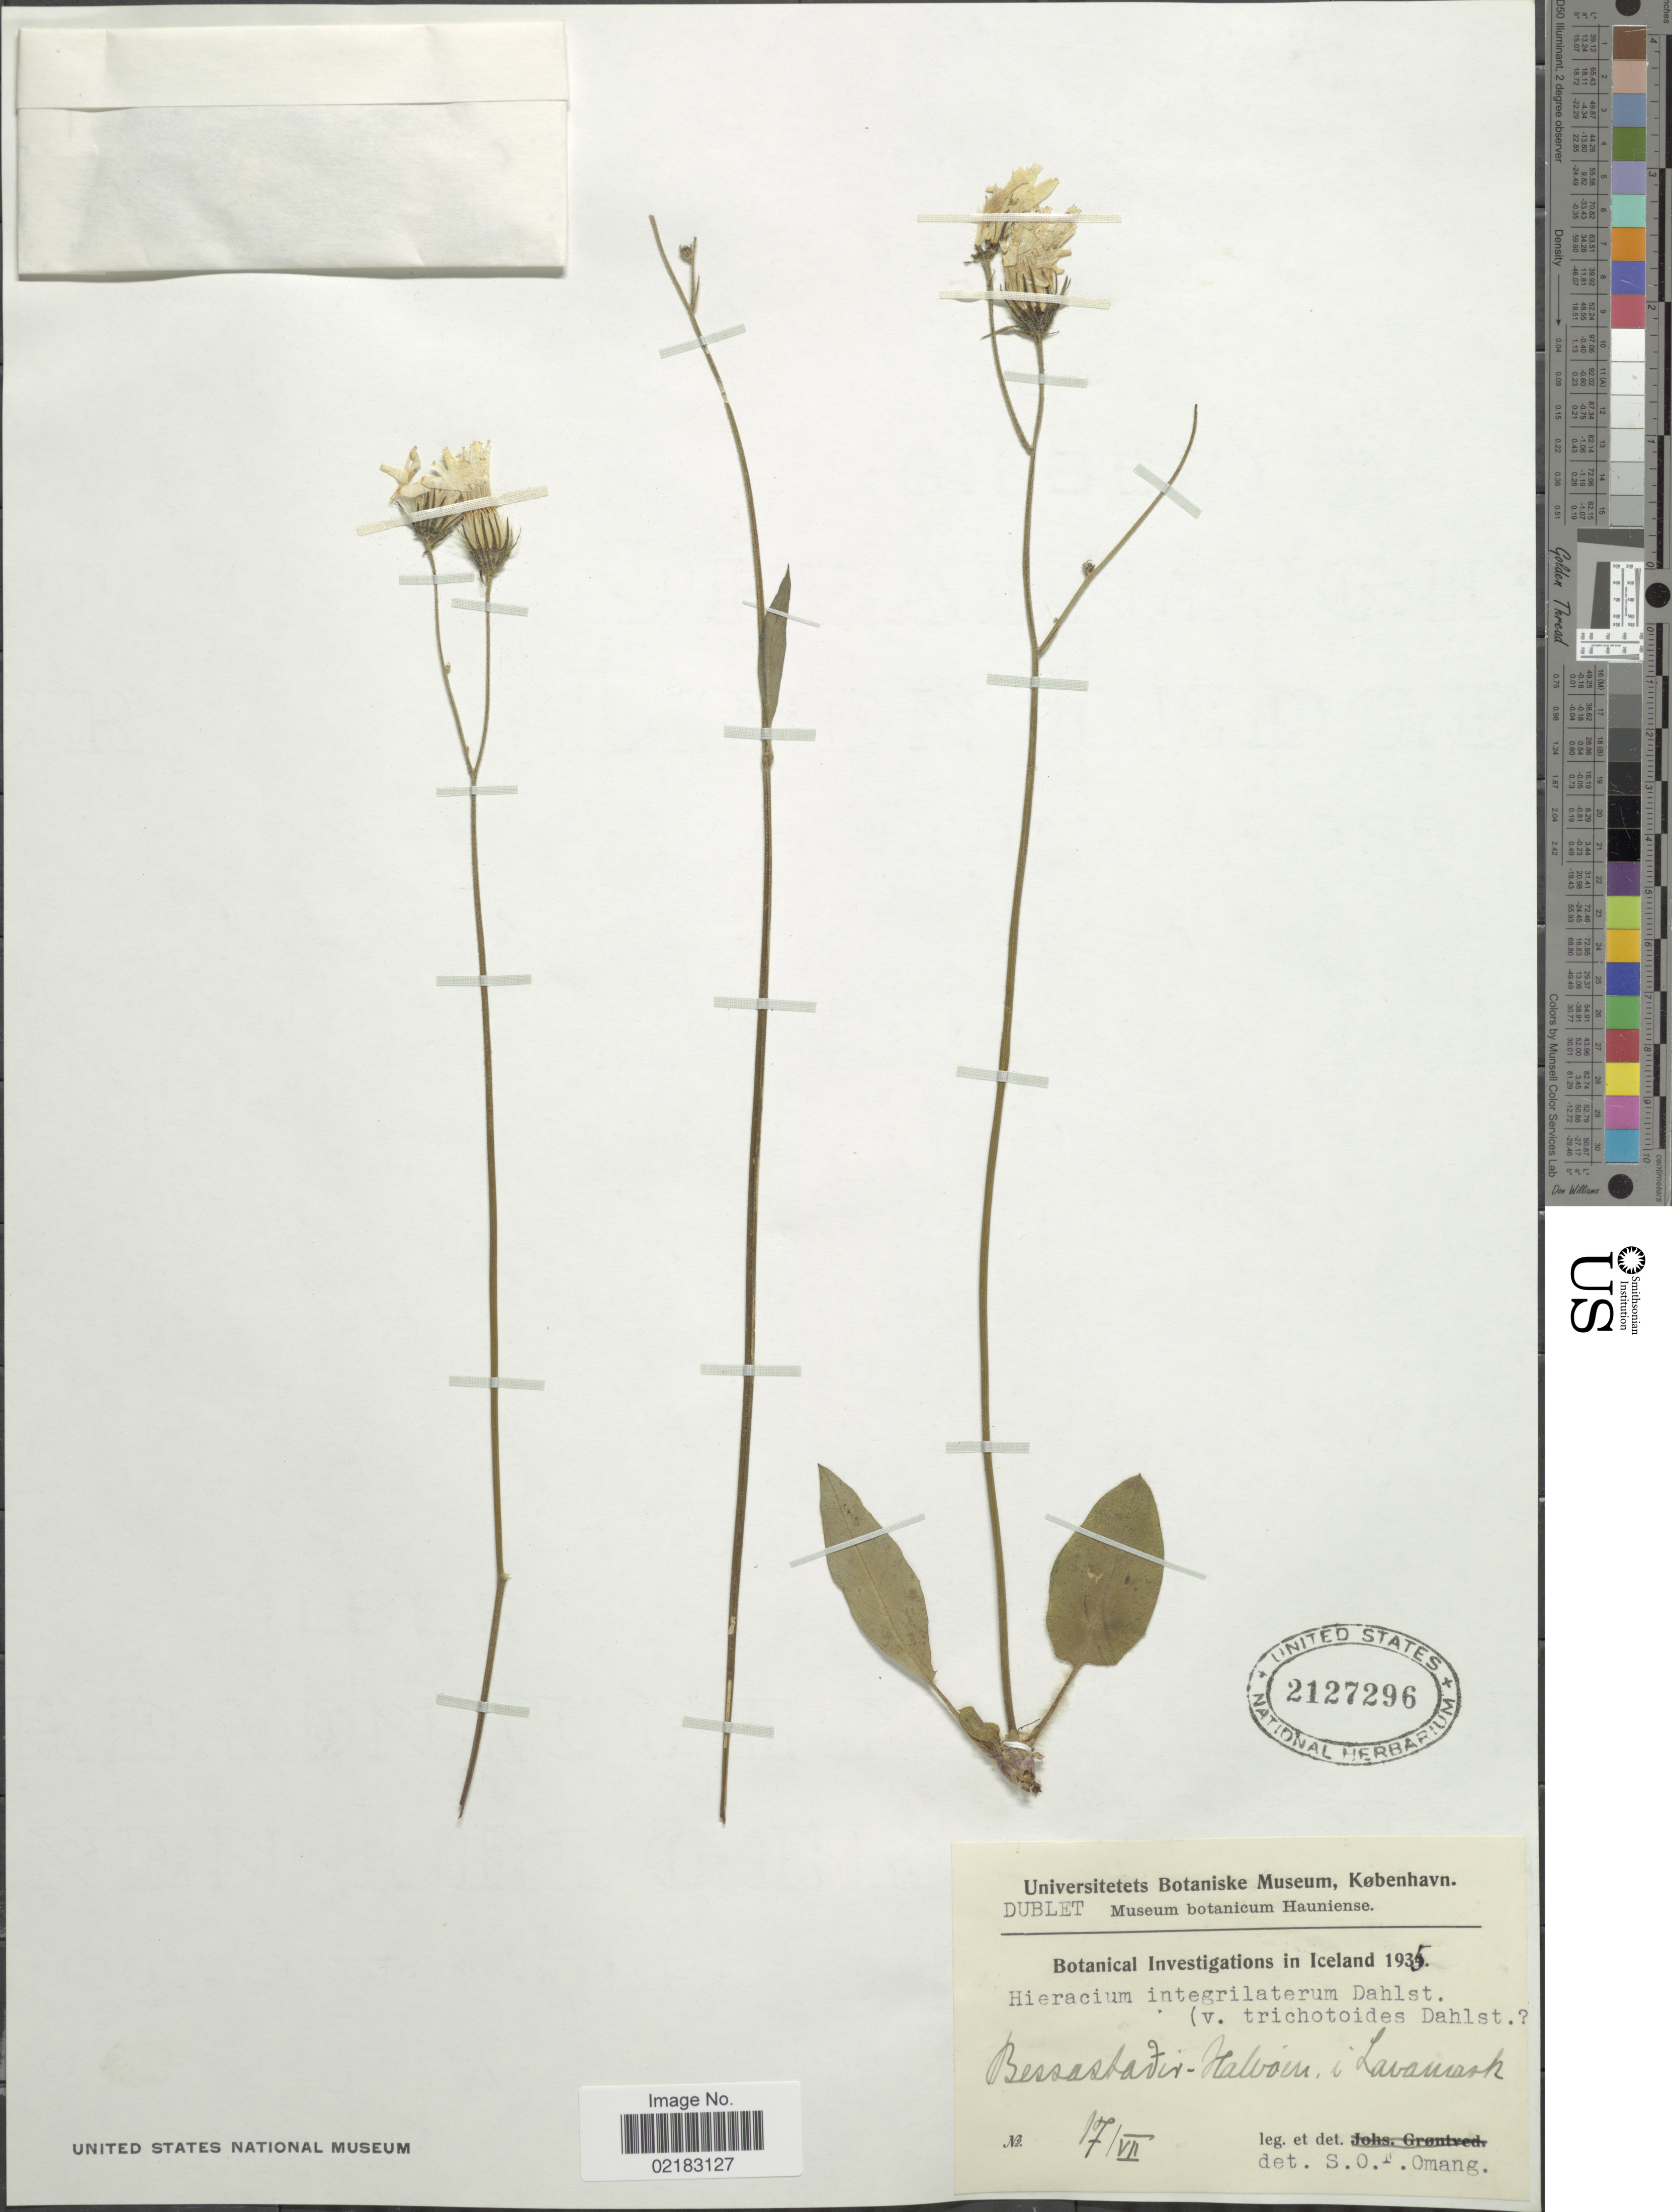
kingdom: Plantae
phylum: Tracheophyta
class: Magnoliopsida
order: Asterales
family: Asteraceae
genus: Hieracium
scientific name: Hieracium integrilaterum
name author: (Dahlst.) Omang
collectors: S. Omang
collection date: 1935-07-17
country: Iceland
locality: Bessastaðir-Halvain. o Lavauiasoh [interpreted]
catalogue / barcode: US 2127296